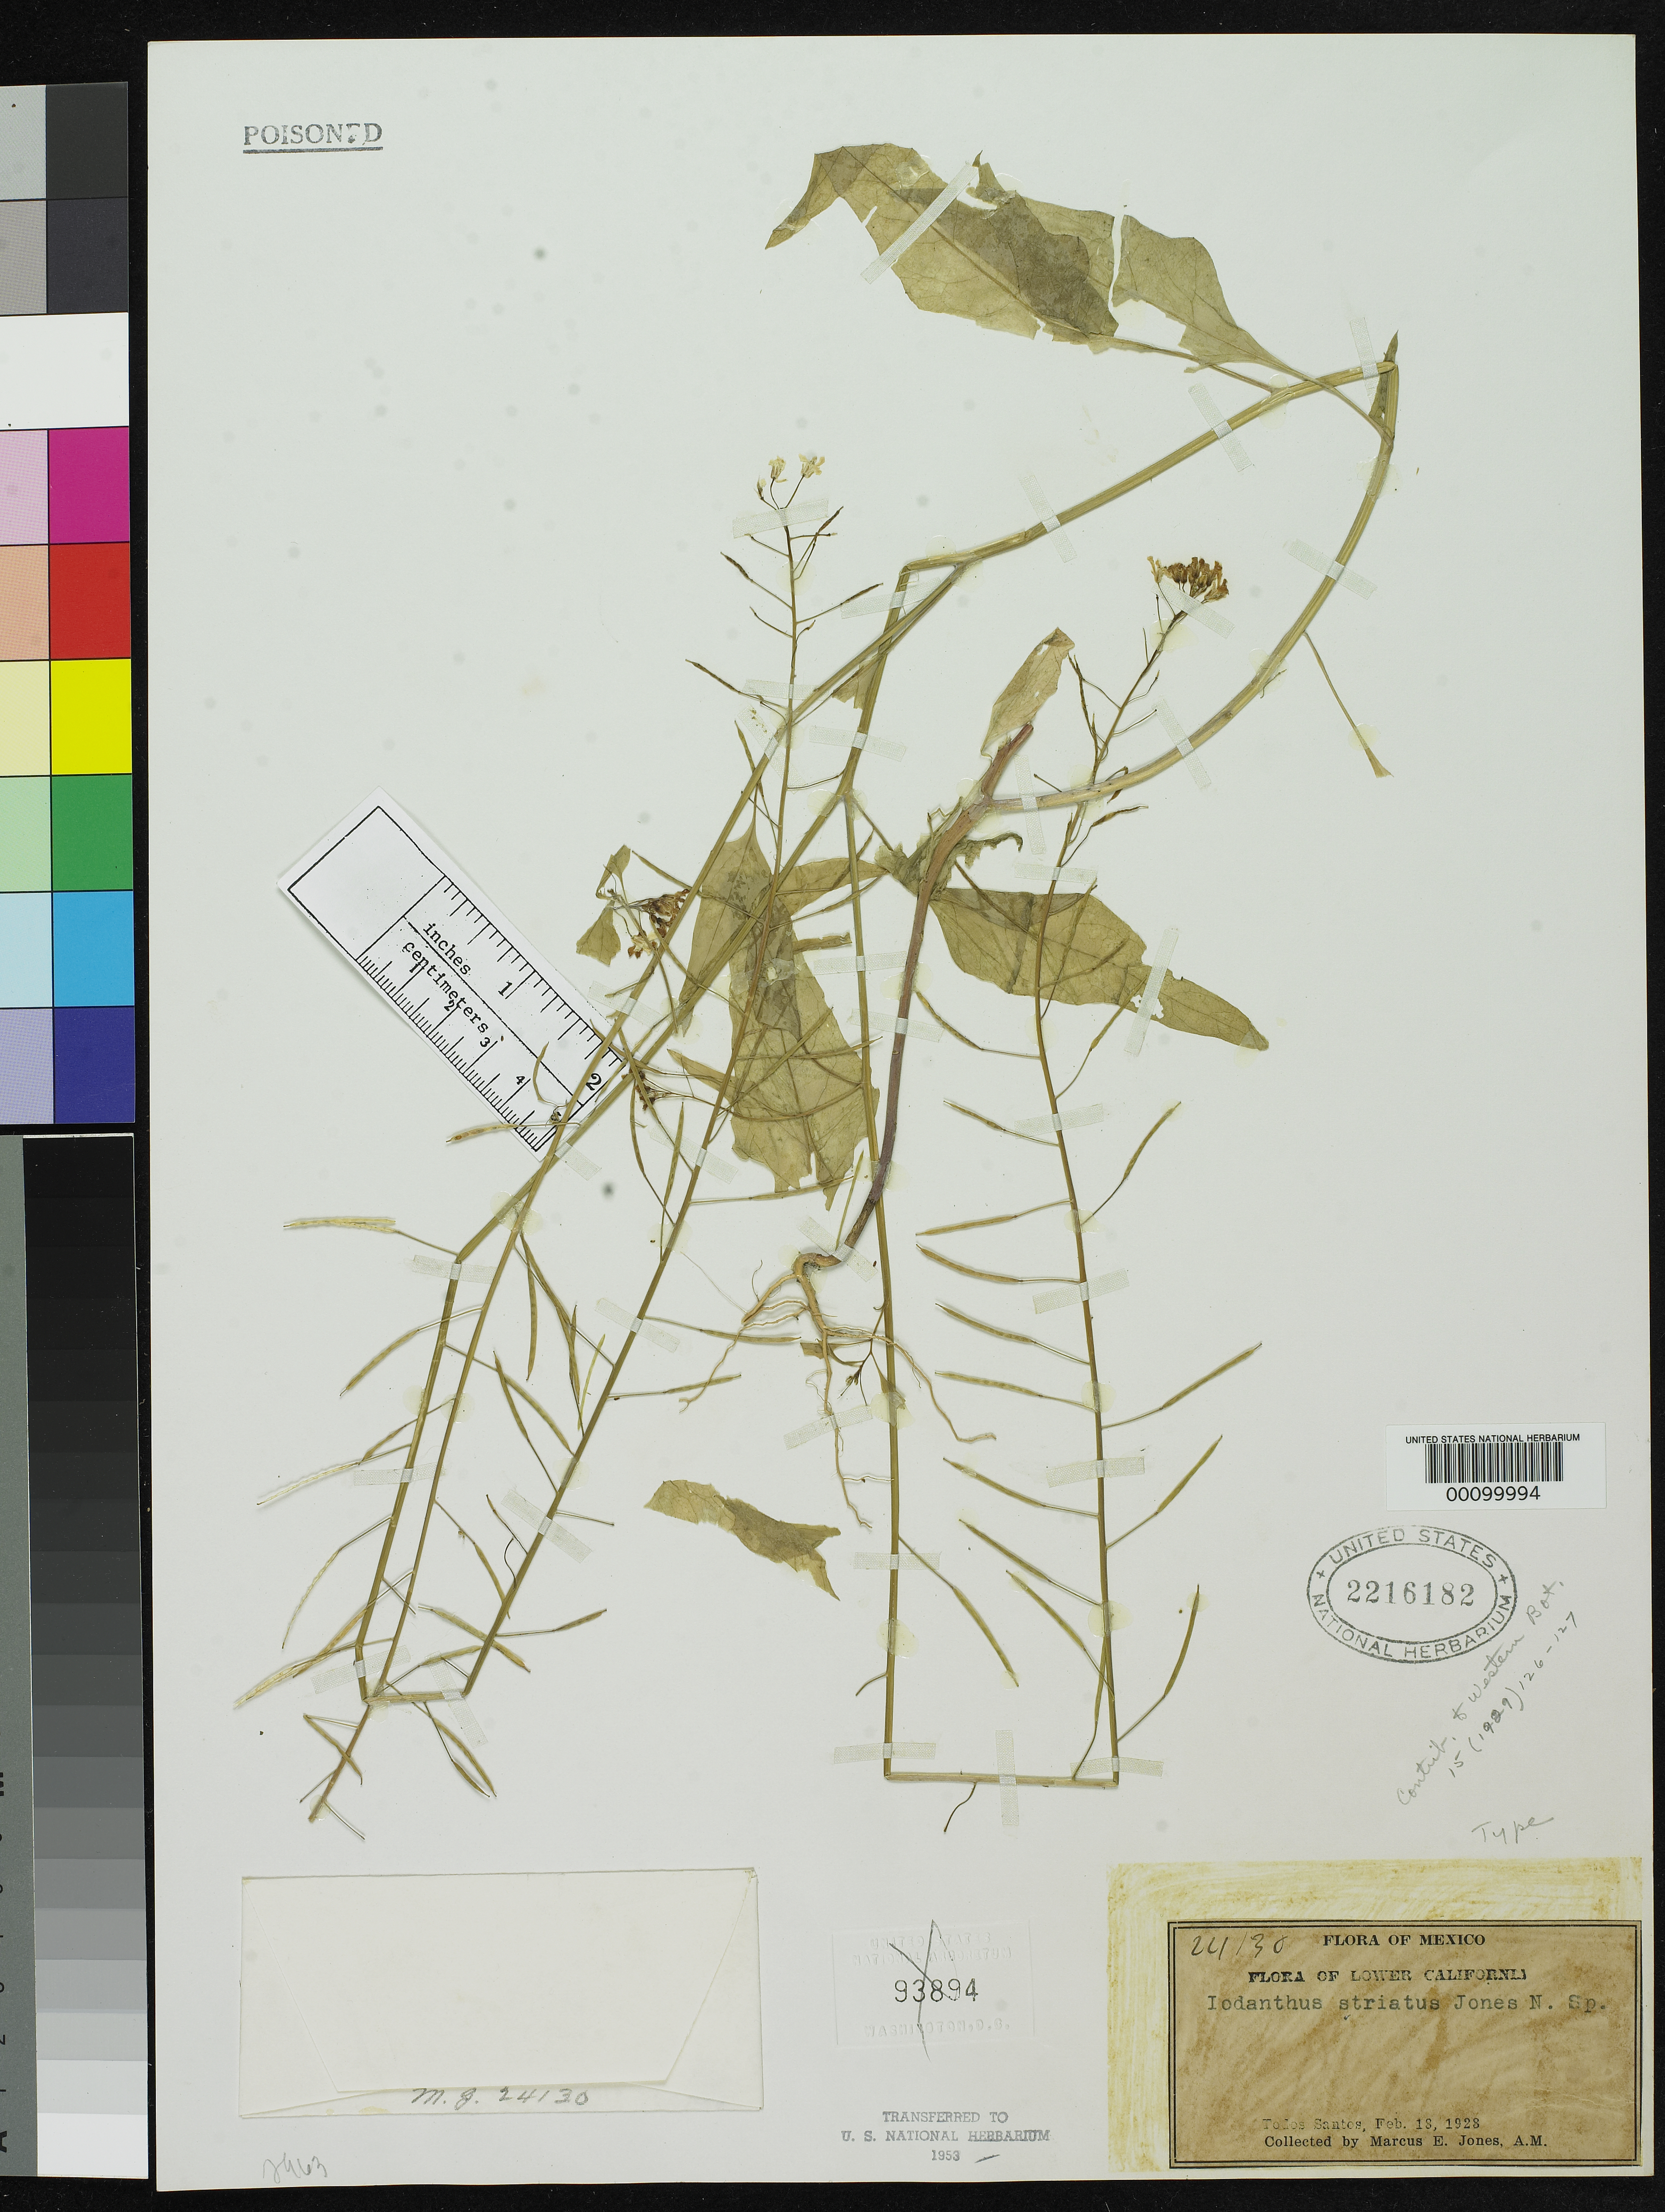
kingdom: Plantae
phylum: Tracheophyta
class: Magnoliopsida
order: Brassicales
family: Brassicaceae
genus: Iodanthus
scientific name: Iodanthus striatus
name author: M.E. Jones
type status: Isosyntype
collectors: M. E. Jones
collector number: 24130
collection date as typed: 18 Feb 1928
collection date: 1928-02-18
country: Mexico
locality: E of Monserrat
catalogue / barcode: US 2216182